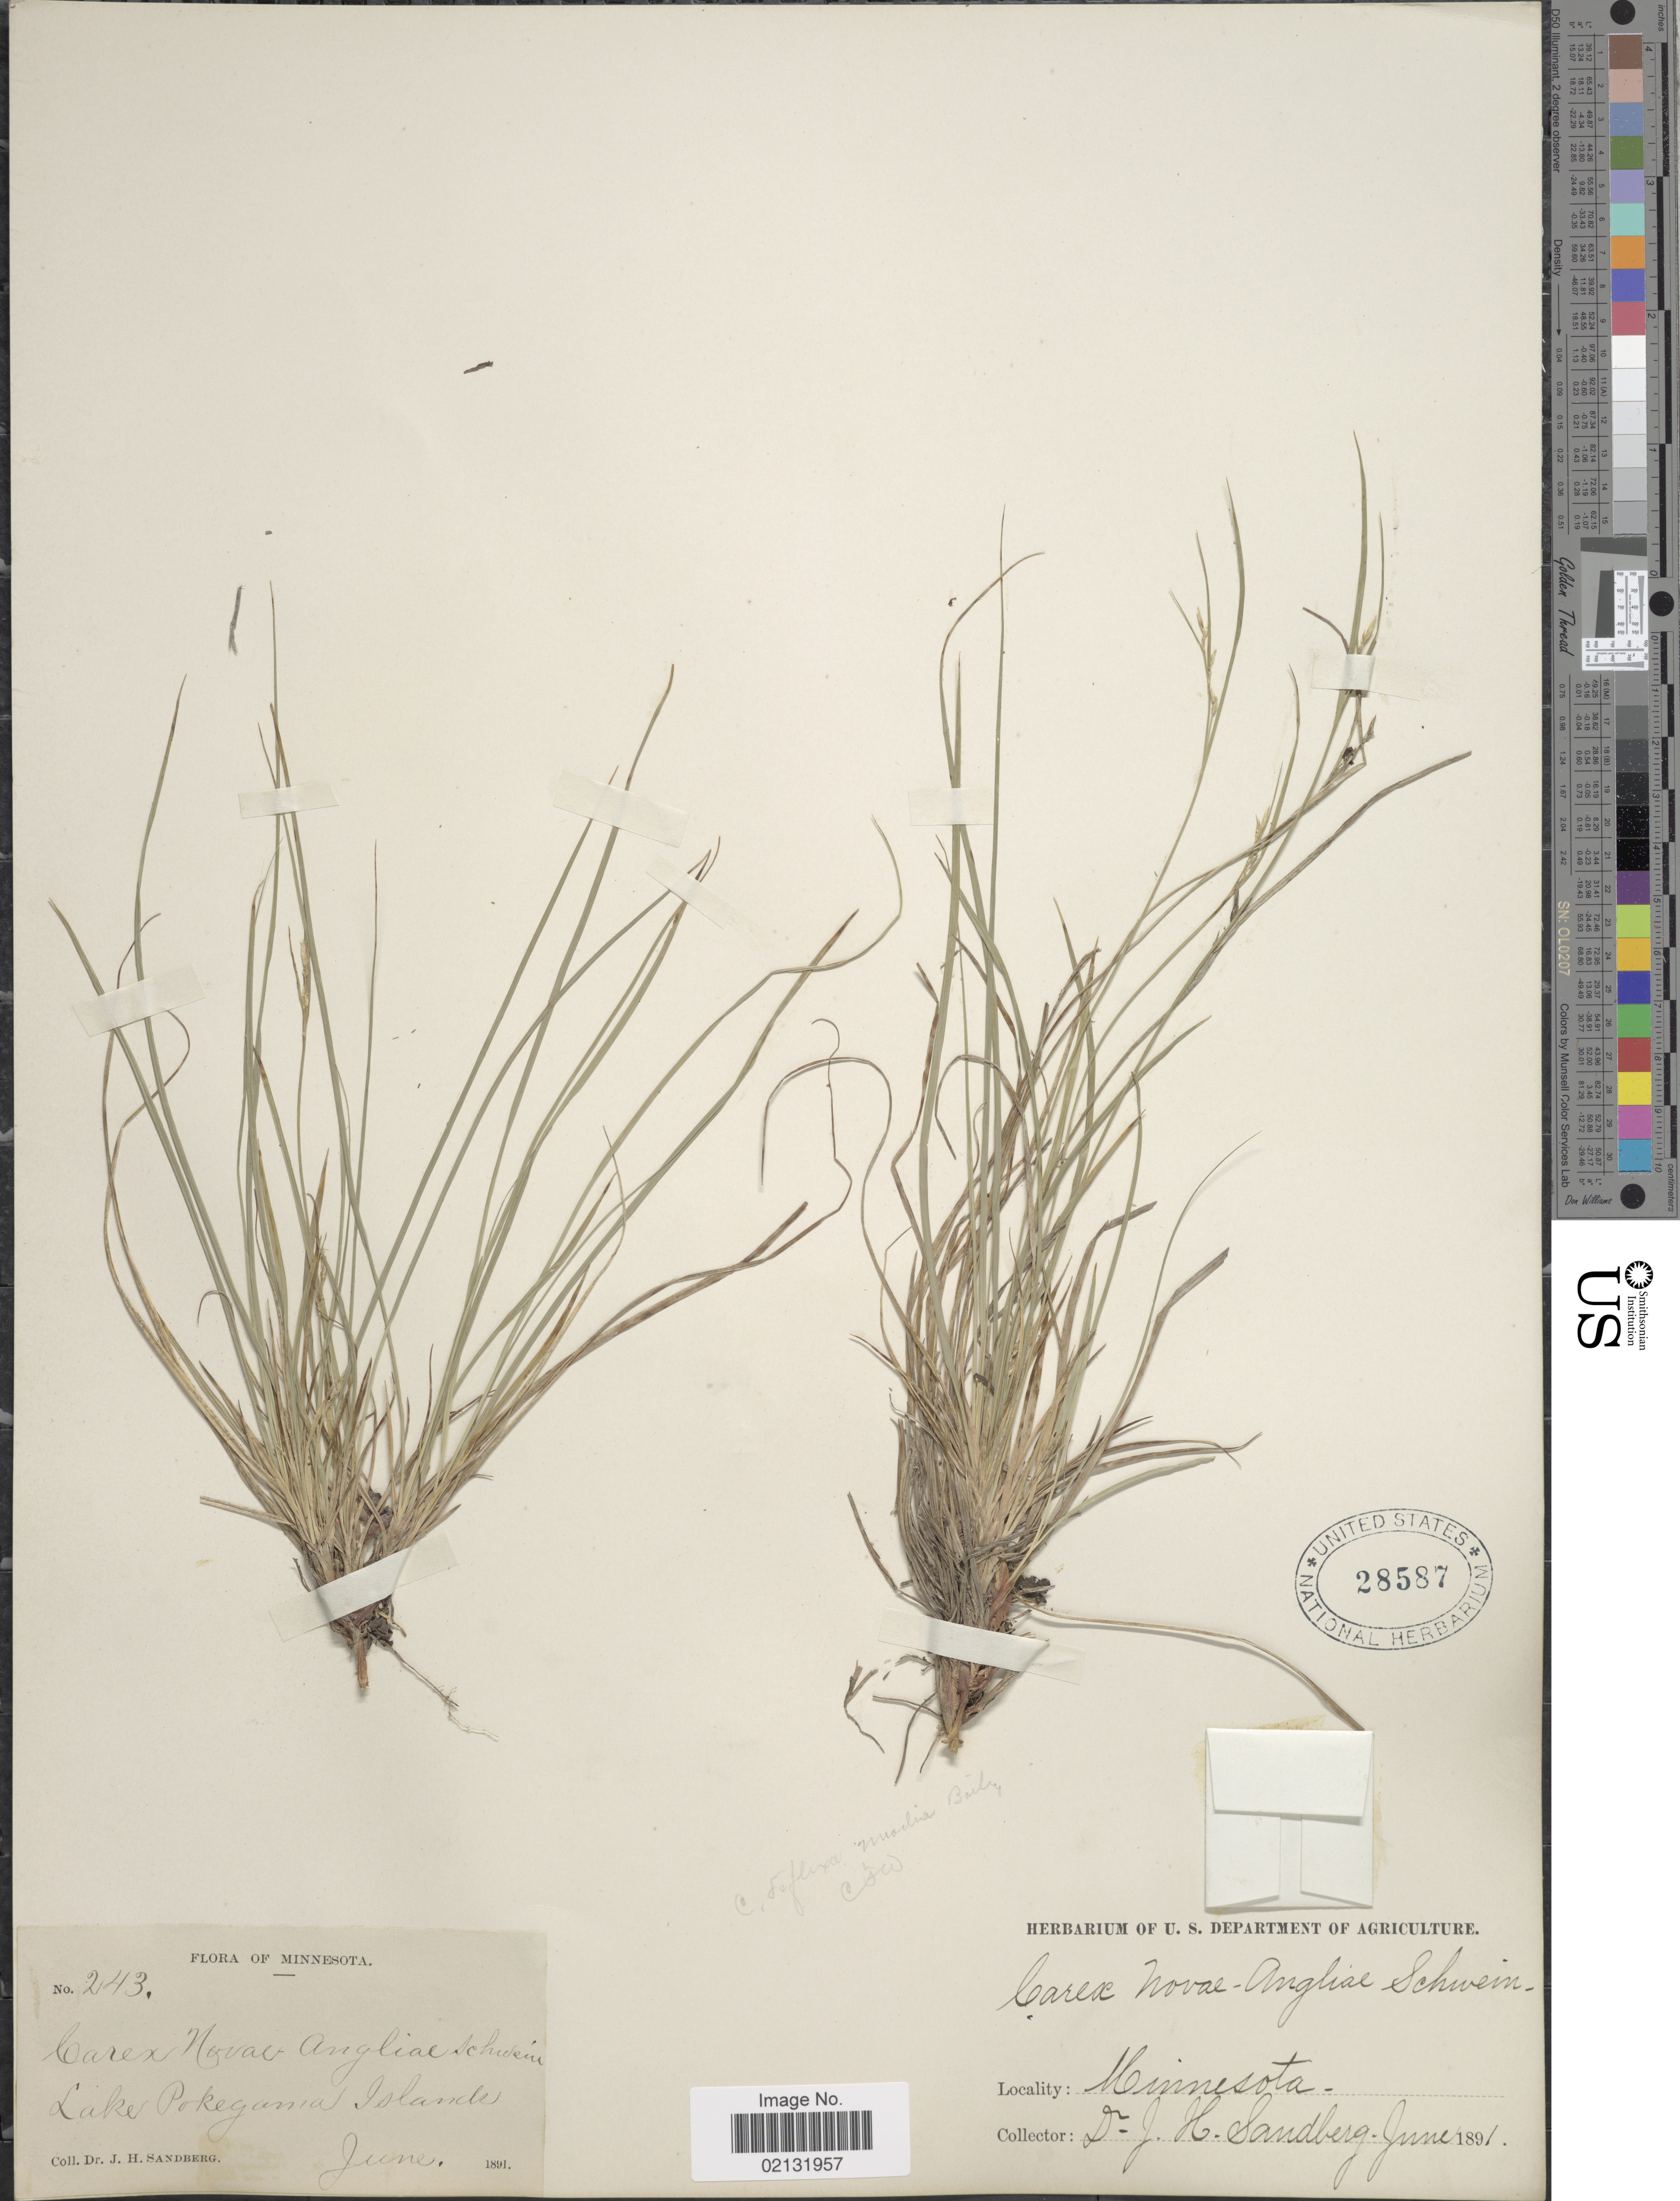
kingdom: Plantae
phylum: Tracheophyta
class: Liliopsida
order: Poales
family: Cyperaceae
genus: Carex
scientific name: Carex rossii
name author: Boott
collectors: J. H. Sandberg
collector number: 243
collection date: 1891-06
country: United States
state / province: Minnesota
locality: Minnesota, Lake Pokegama Islands.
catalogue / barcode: US 28587